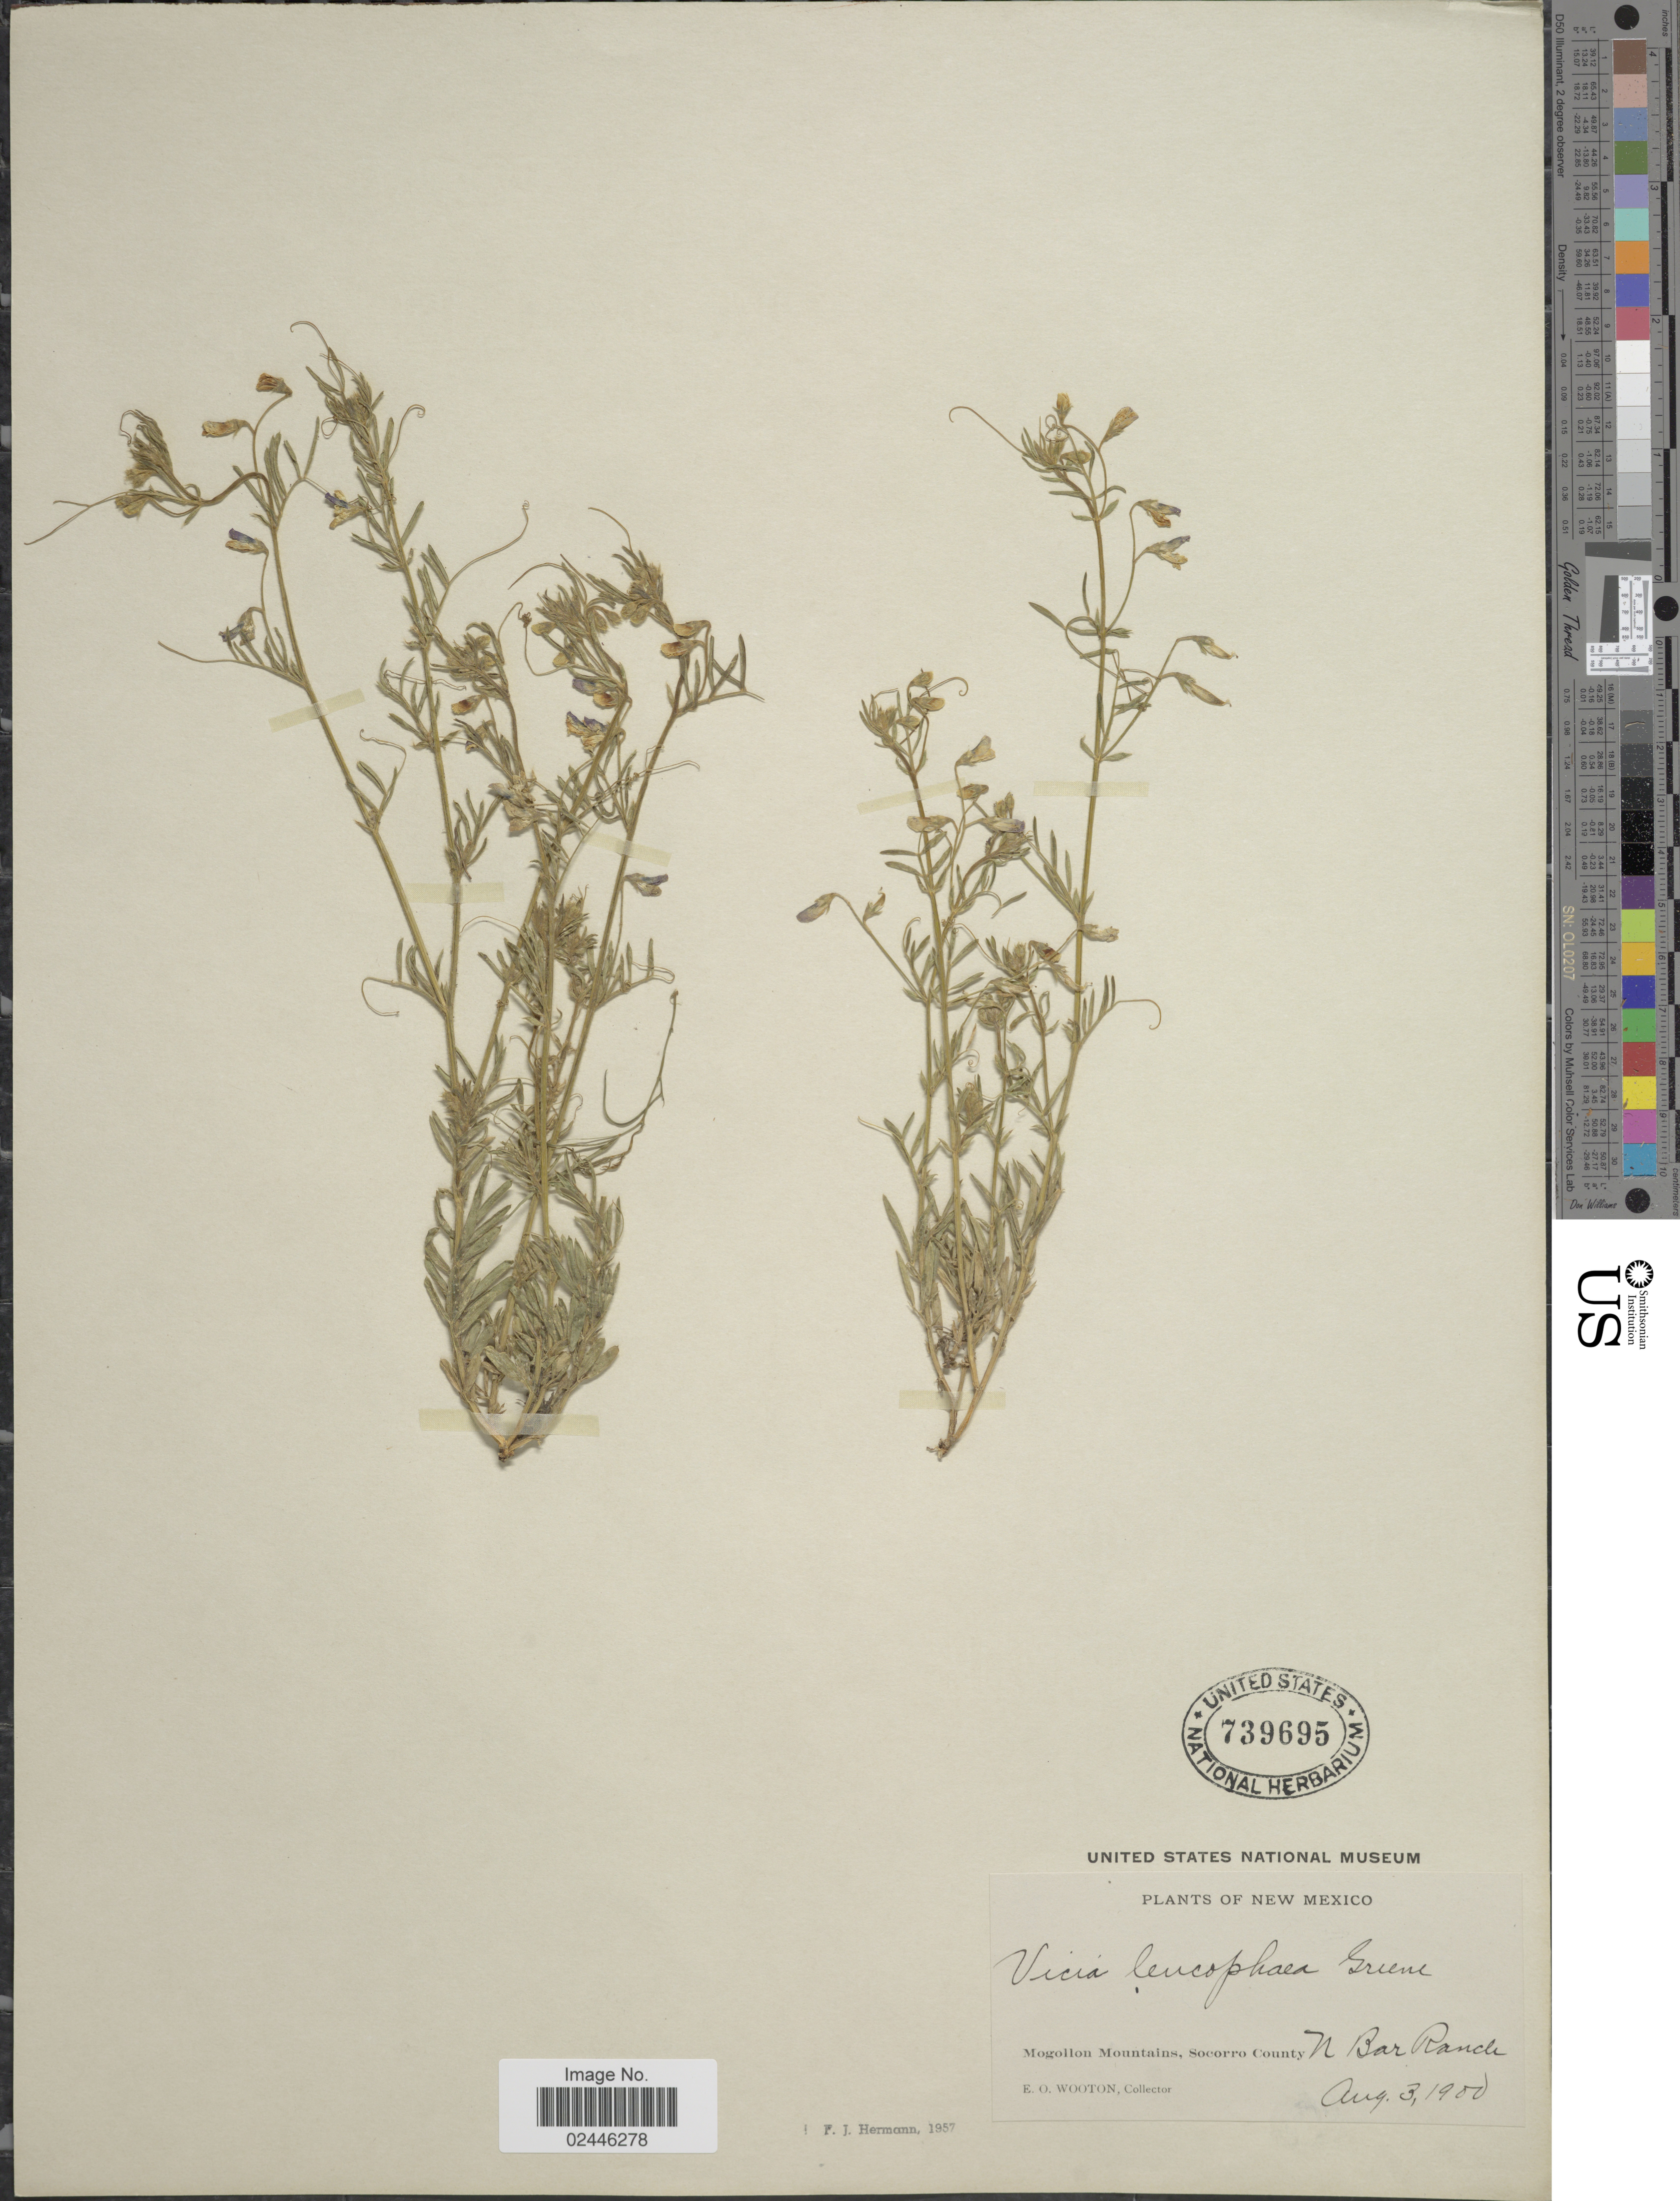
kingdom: Plantae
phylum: Tracheophyta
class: Magnoliopsida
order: Fabales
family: Fabaceae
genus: Vicia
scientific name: Vicia leucophaea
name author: Greene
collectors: E. O. Wooton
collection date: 1900-08-03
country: United States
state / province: New Mexico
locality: Mogollon Mountains, Socorro County, N. Bar Ranch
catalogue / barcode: US 739695